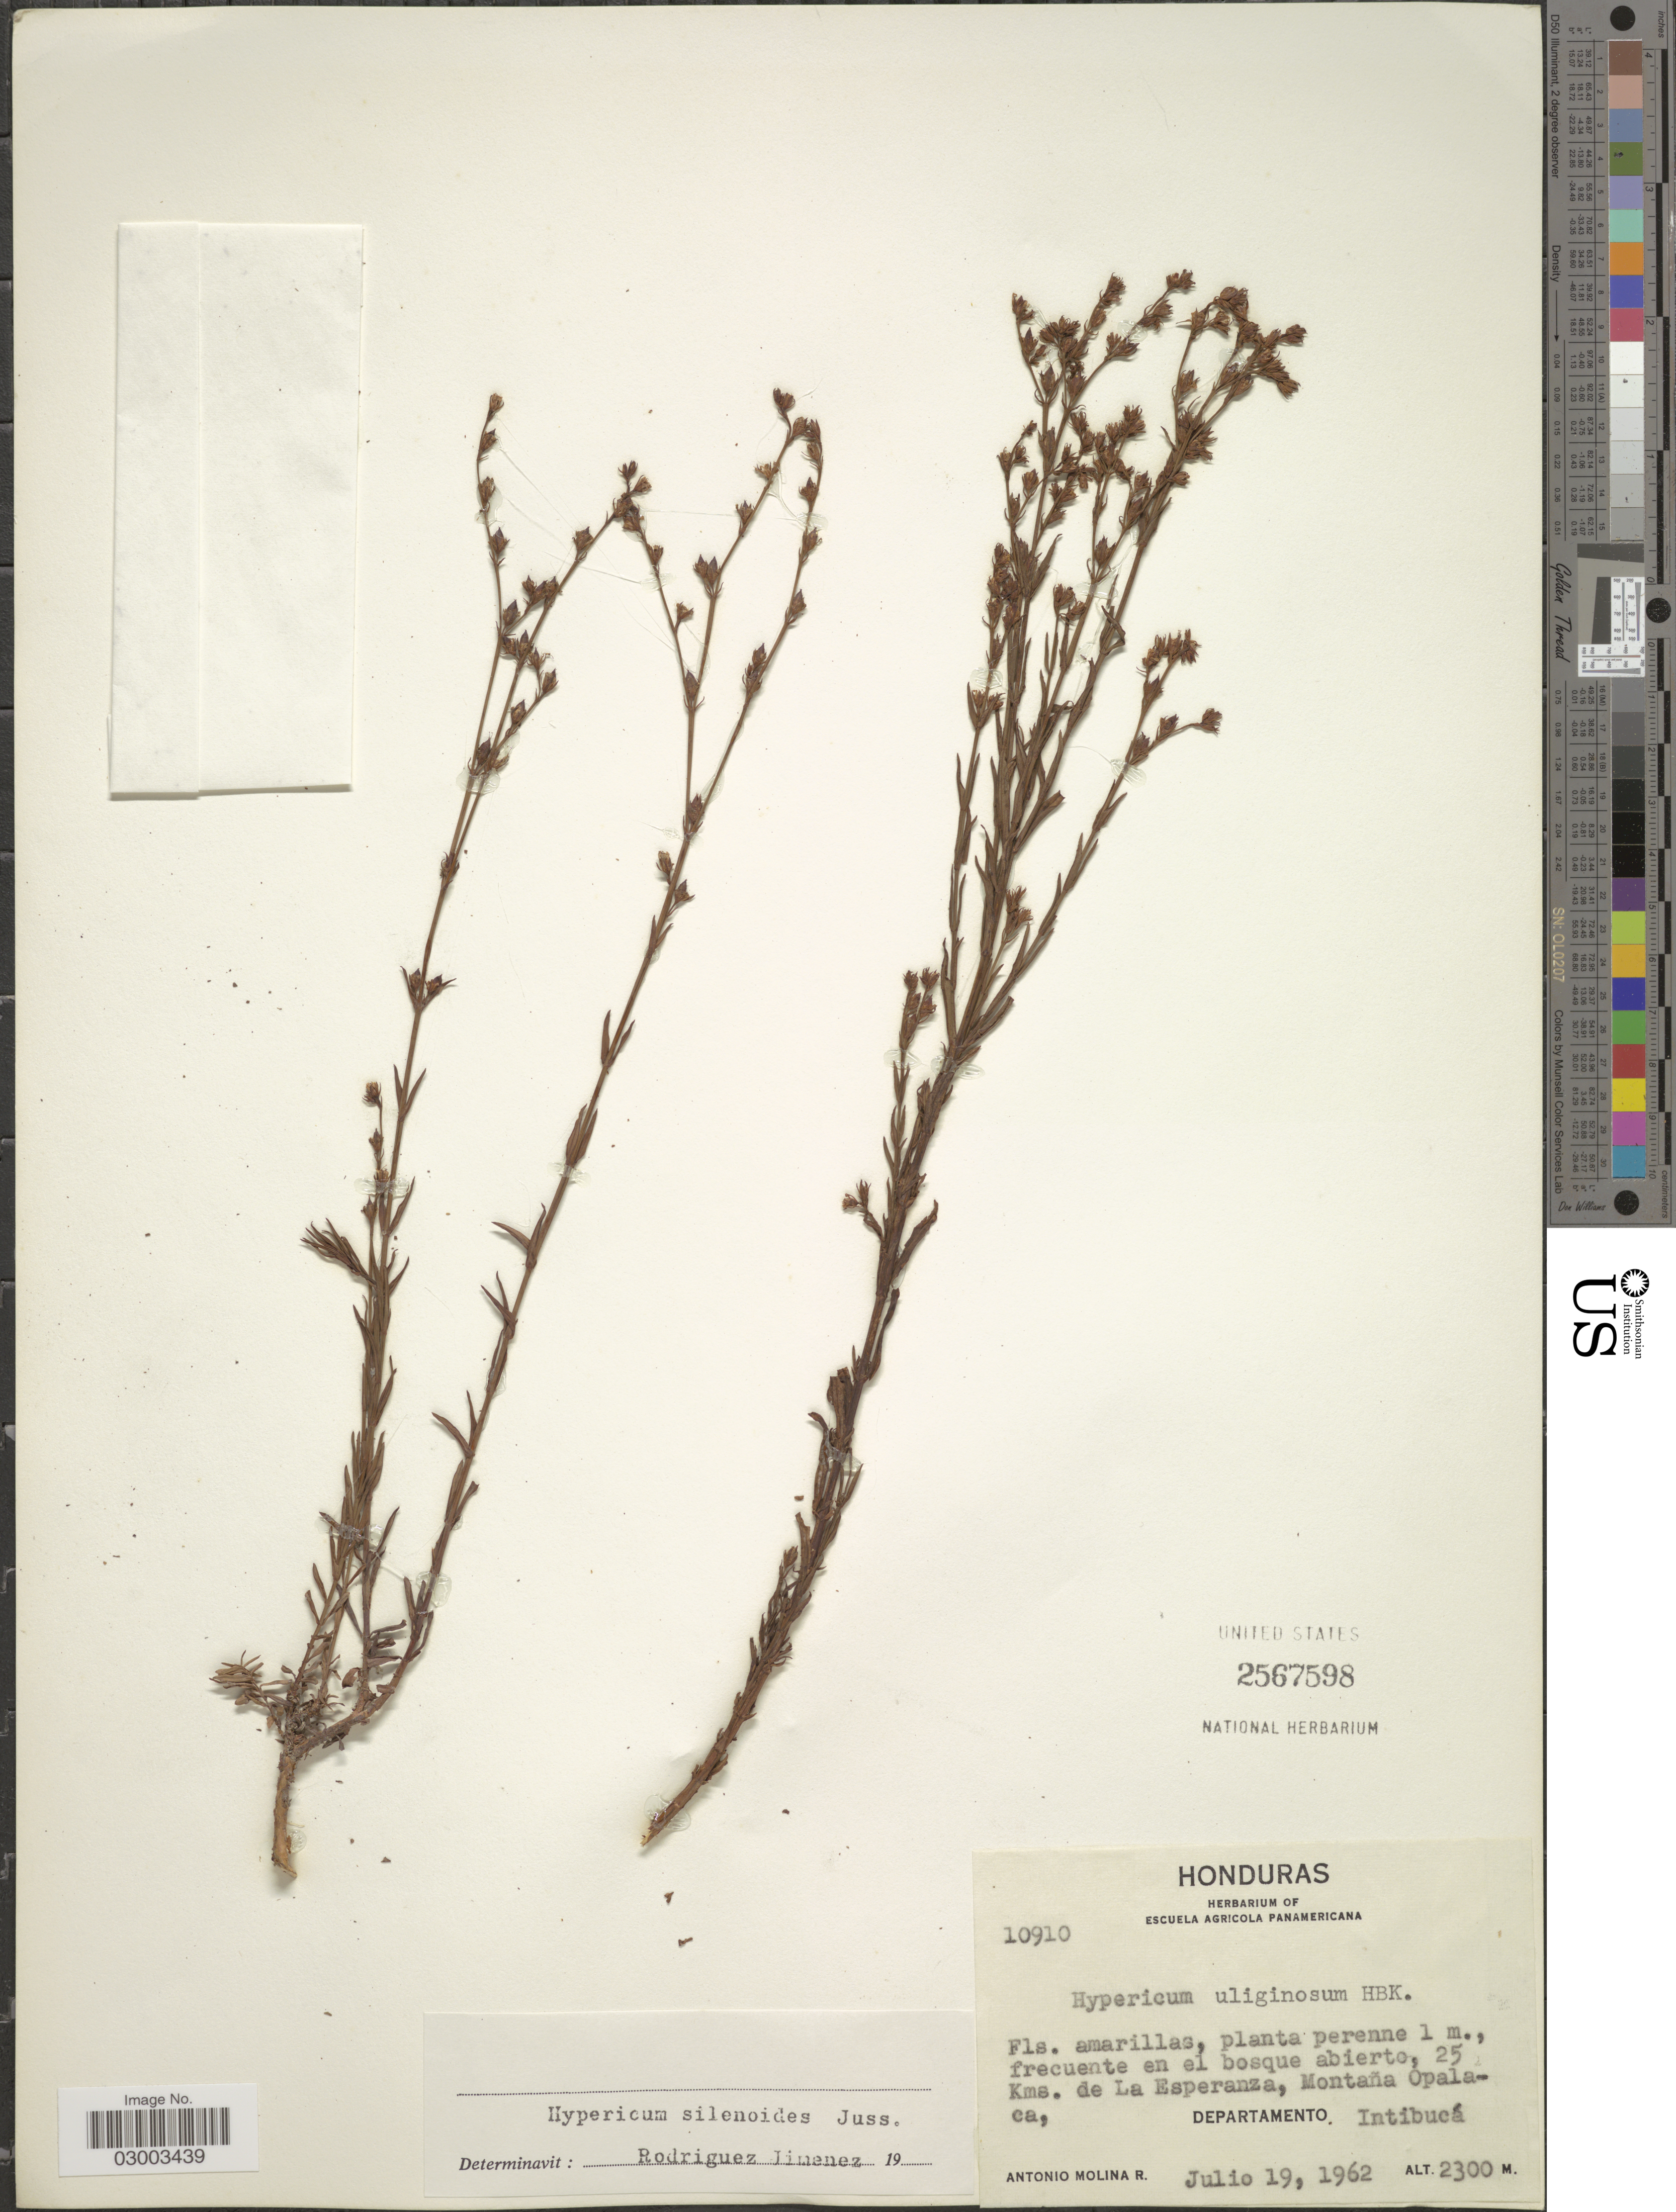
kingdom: Plantae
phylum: Tracheophyta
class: Magnoliopsida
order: Malpighiales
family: Hypericaceae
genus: Hypericum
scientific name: Hypericum silenoides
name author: Juss.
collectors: A. Molina R.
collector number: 10910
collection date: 1962-07-19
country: Honduras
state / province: Intibuca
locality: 25 Kms. de La Esperanza, Montaña Opalaca, Departamento Intibucá.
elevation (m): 2300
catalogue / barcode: US 2567598